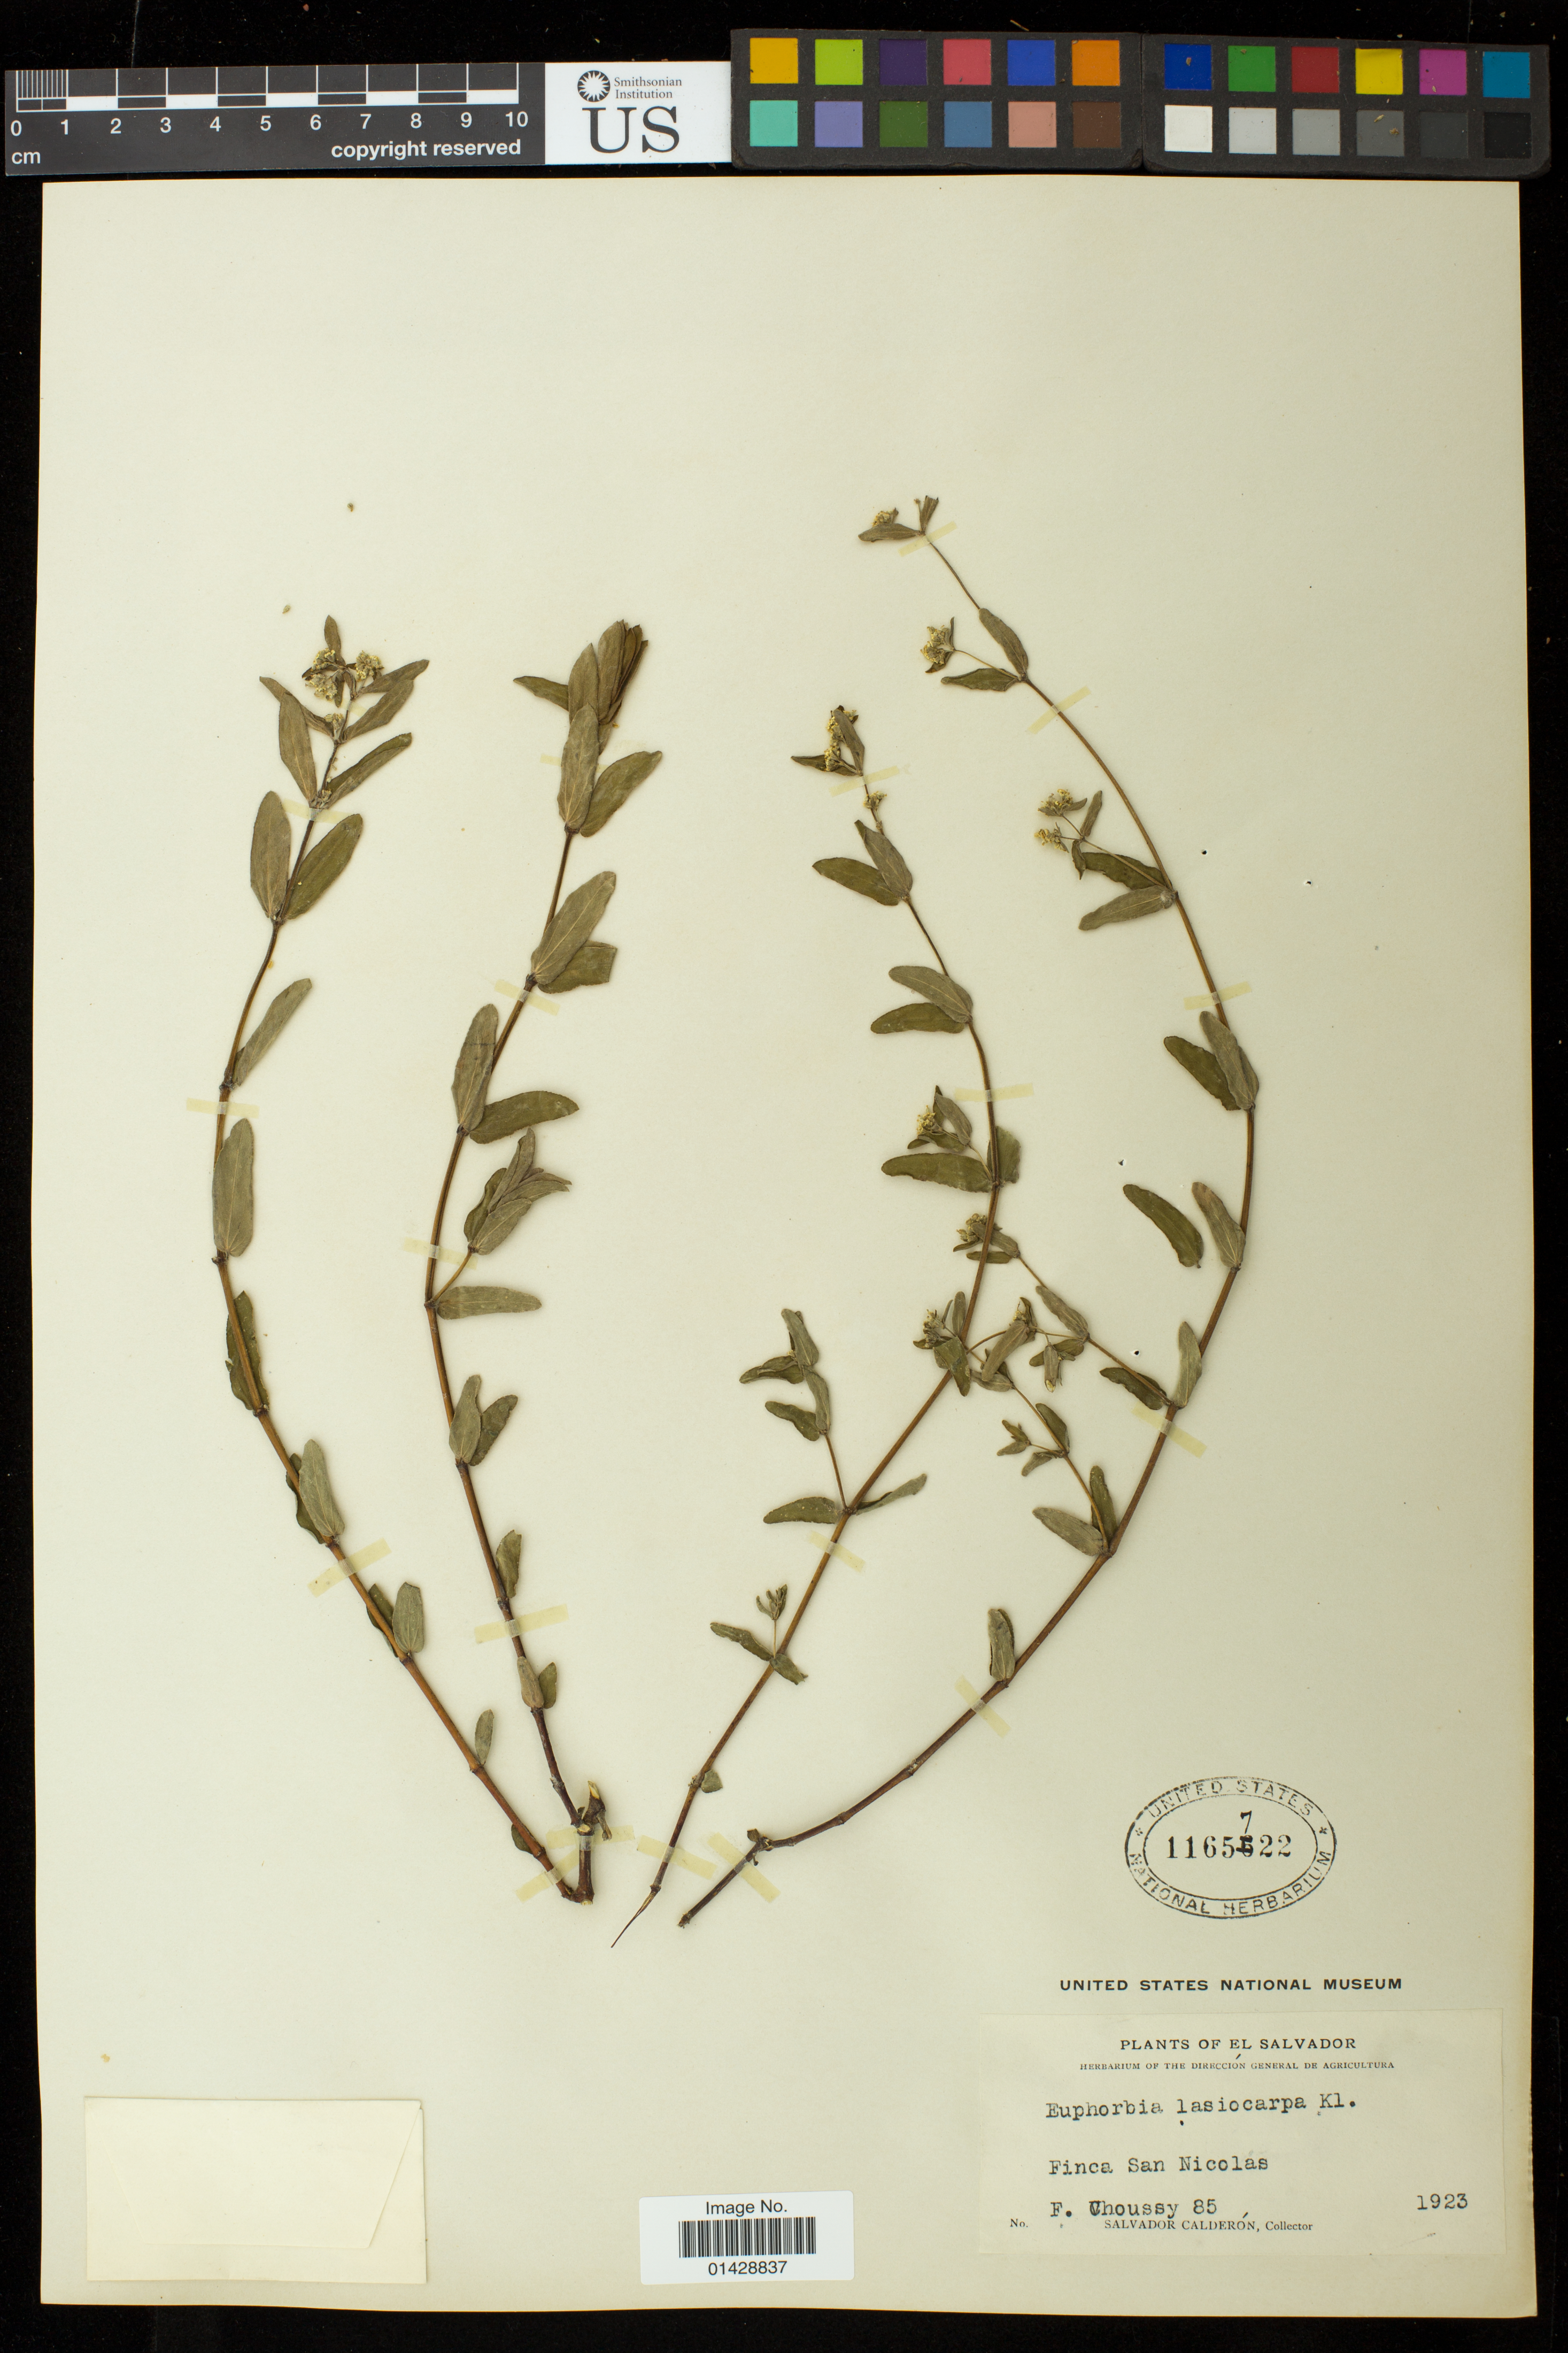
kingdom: Plantae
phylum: Tracheophyta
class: Magnoliopsida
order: Malpighiales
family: Euphorbiaceae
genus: Euphorbia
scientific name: Euphorbia lasiocarpa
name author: Klotzsch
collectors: F. Choussy & S. Calderón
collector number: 85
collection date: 1923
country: El Salvador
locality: Finca San Nicolas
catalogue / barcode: US 1165722